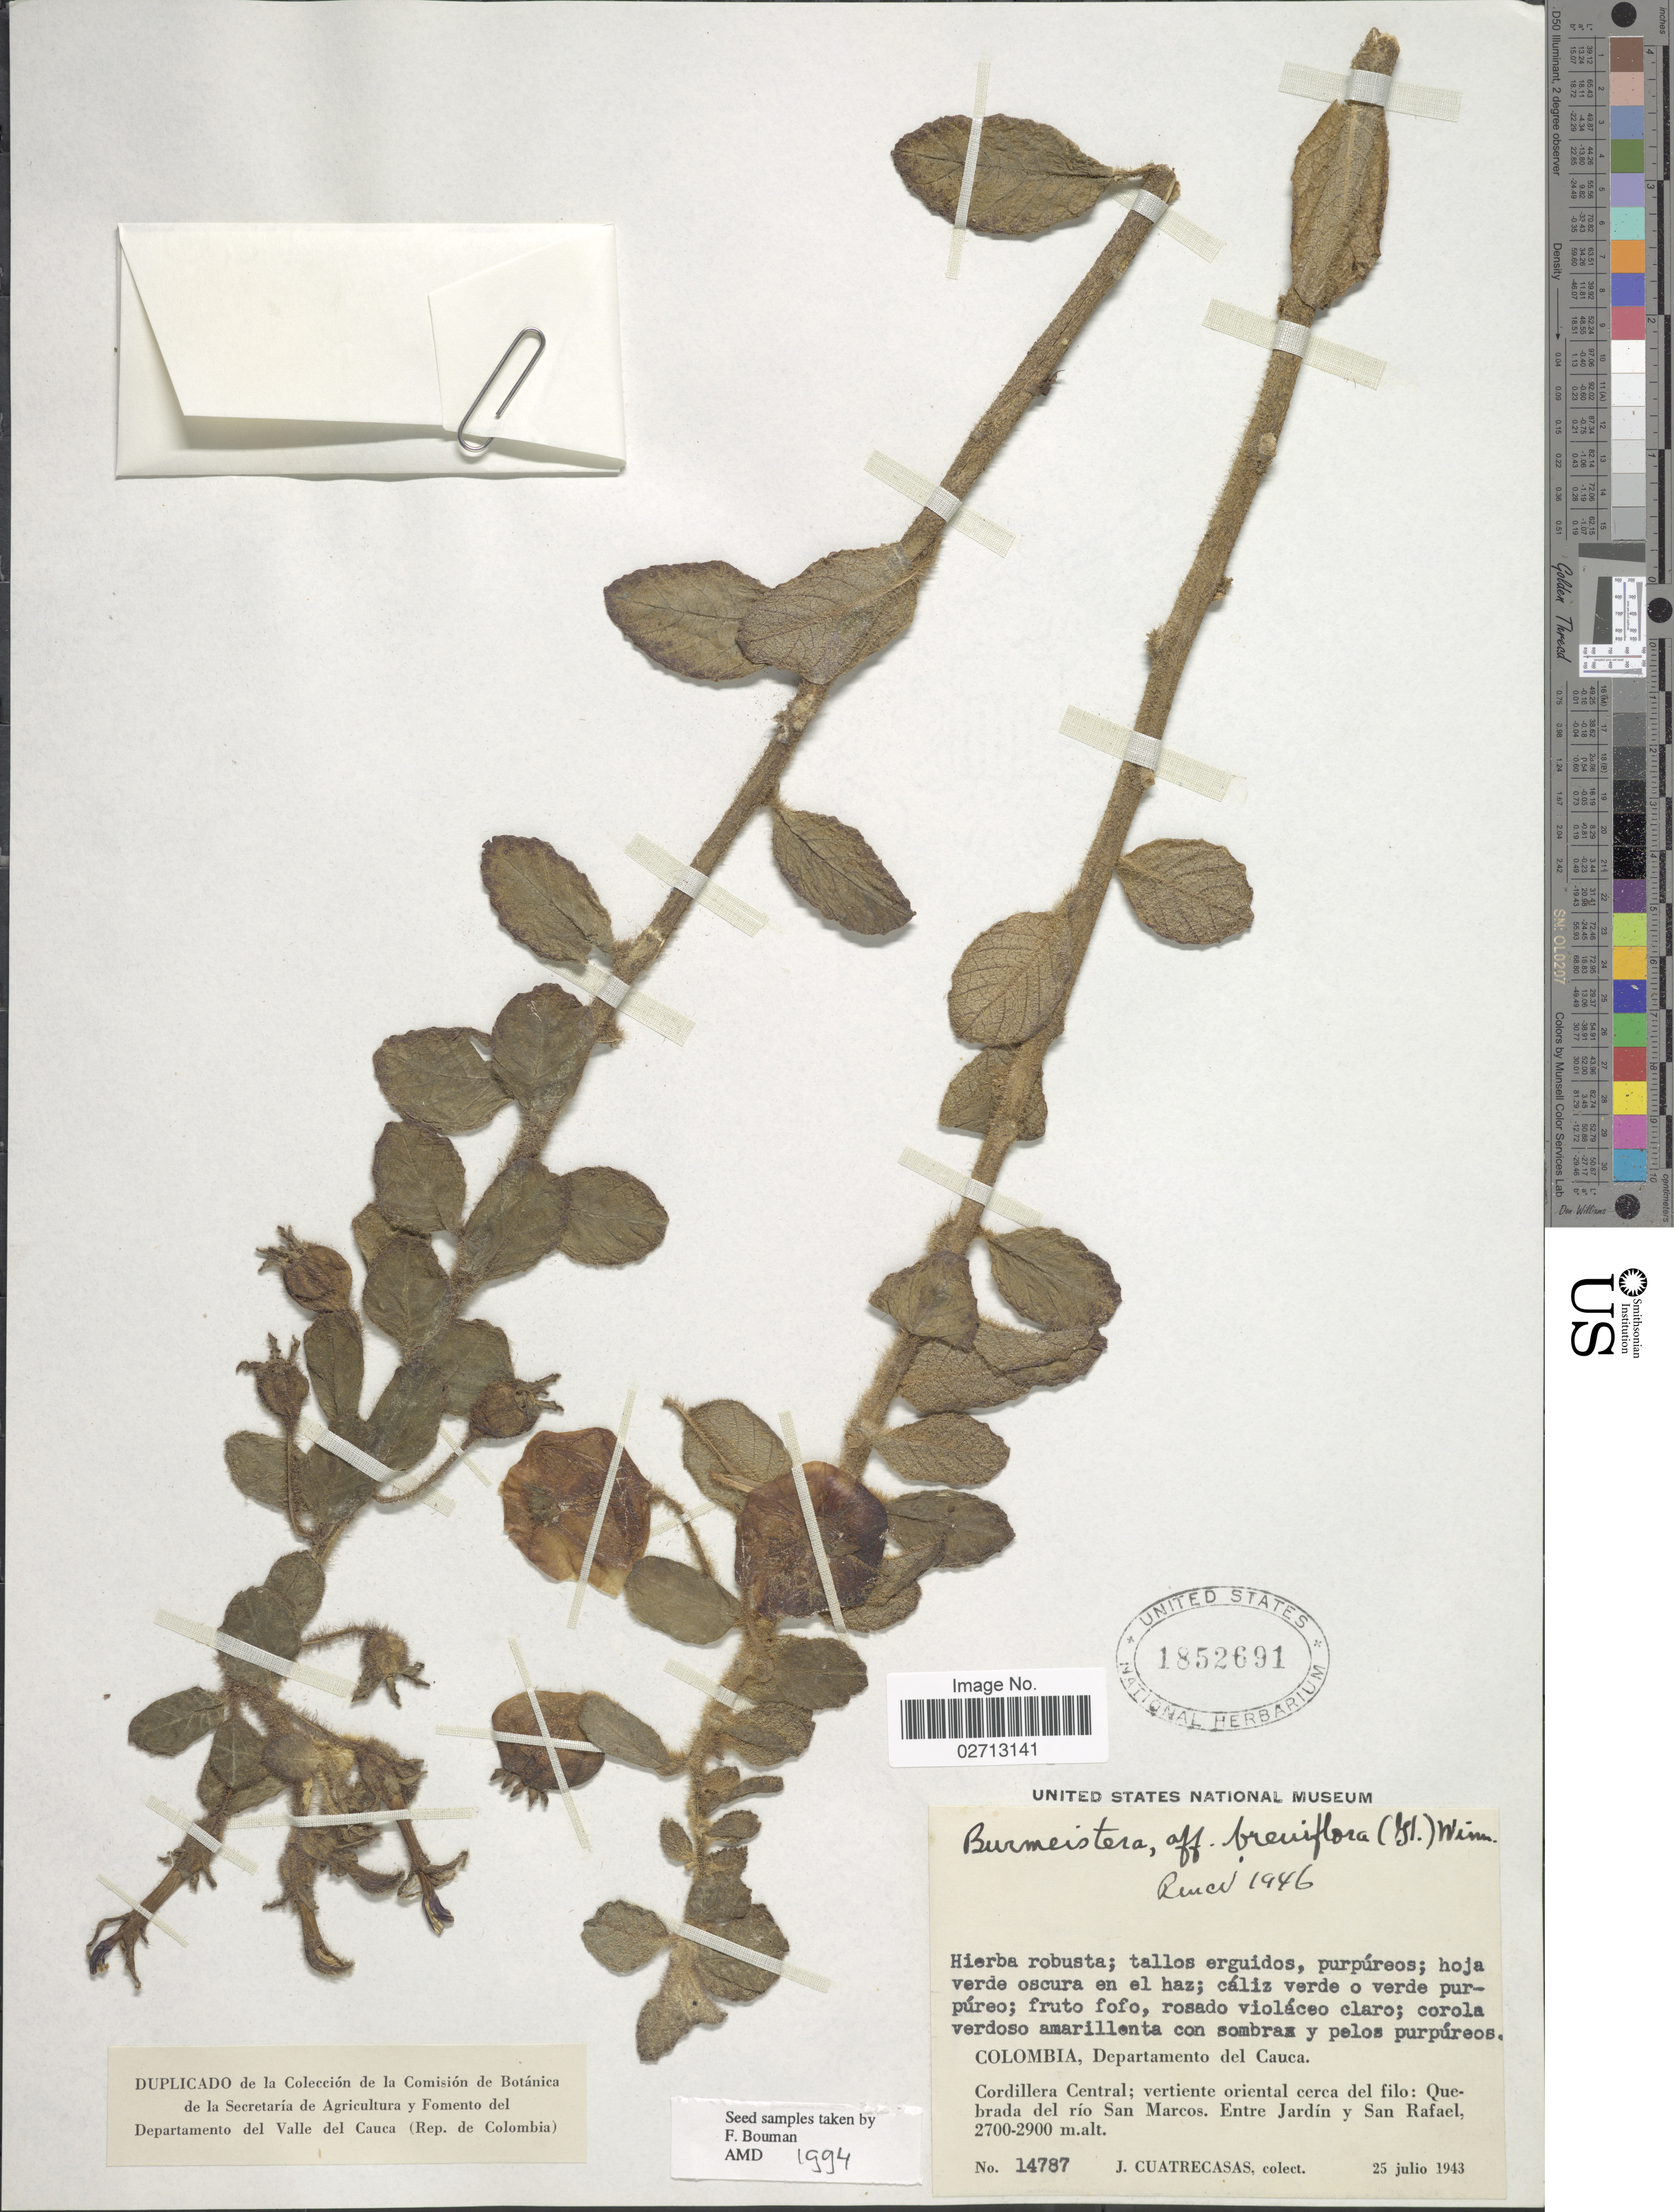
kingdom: Plantae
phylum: Tracheophyta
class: Magnoliopsida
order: Asterales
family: Campanulaceae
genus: Burmeistera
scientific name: Burmeistera breviflora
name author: (Gleason) E. Wimm.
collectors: J. Cuatrecasas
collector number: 14787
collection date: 1943-07-25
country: Colombia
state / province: Cauca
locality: Departamento del Cauca. Cordillera Central; vertiente oriental cerca del filo: Quebrada del rio San Marcas. Entre Jardin y San Rafael.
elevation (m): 2700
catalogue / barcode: US 1852691